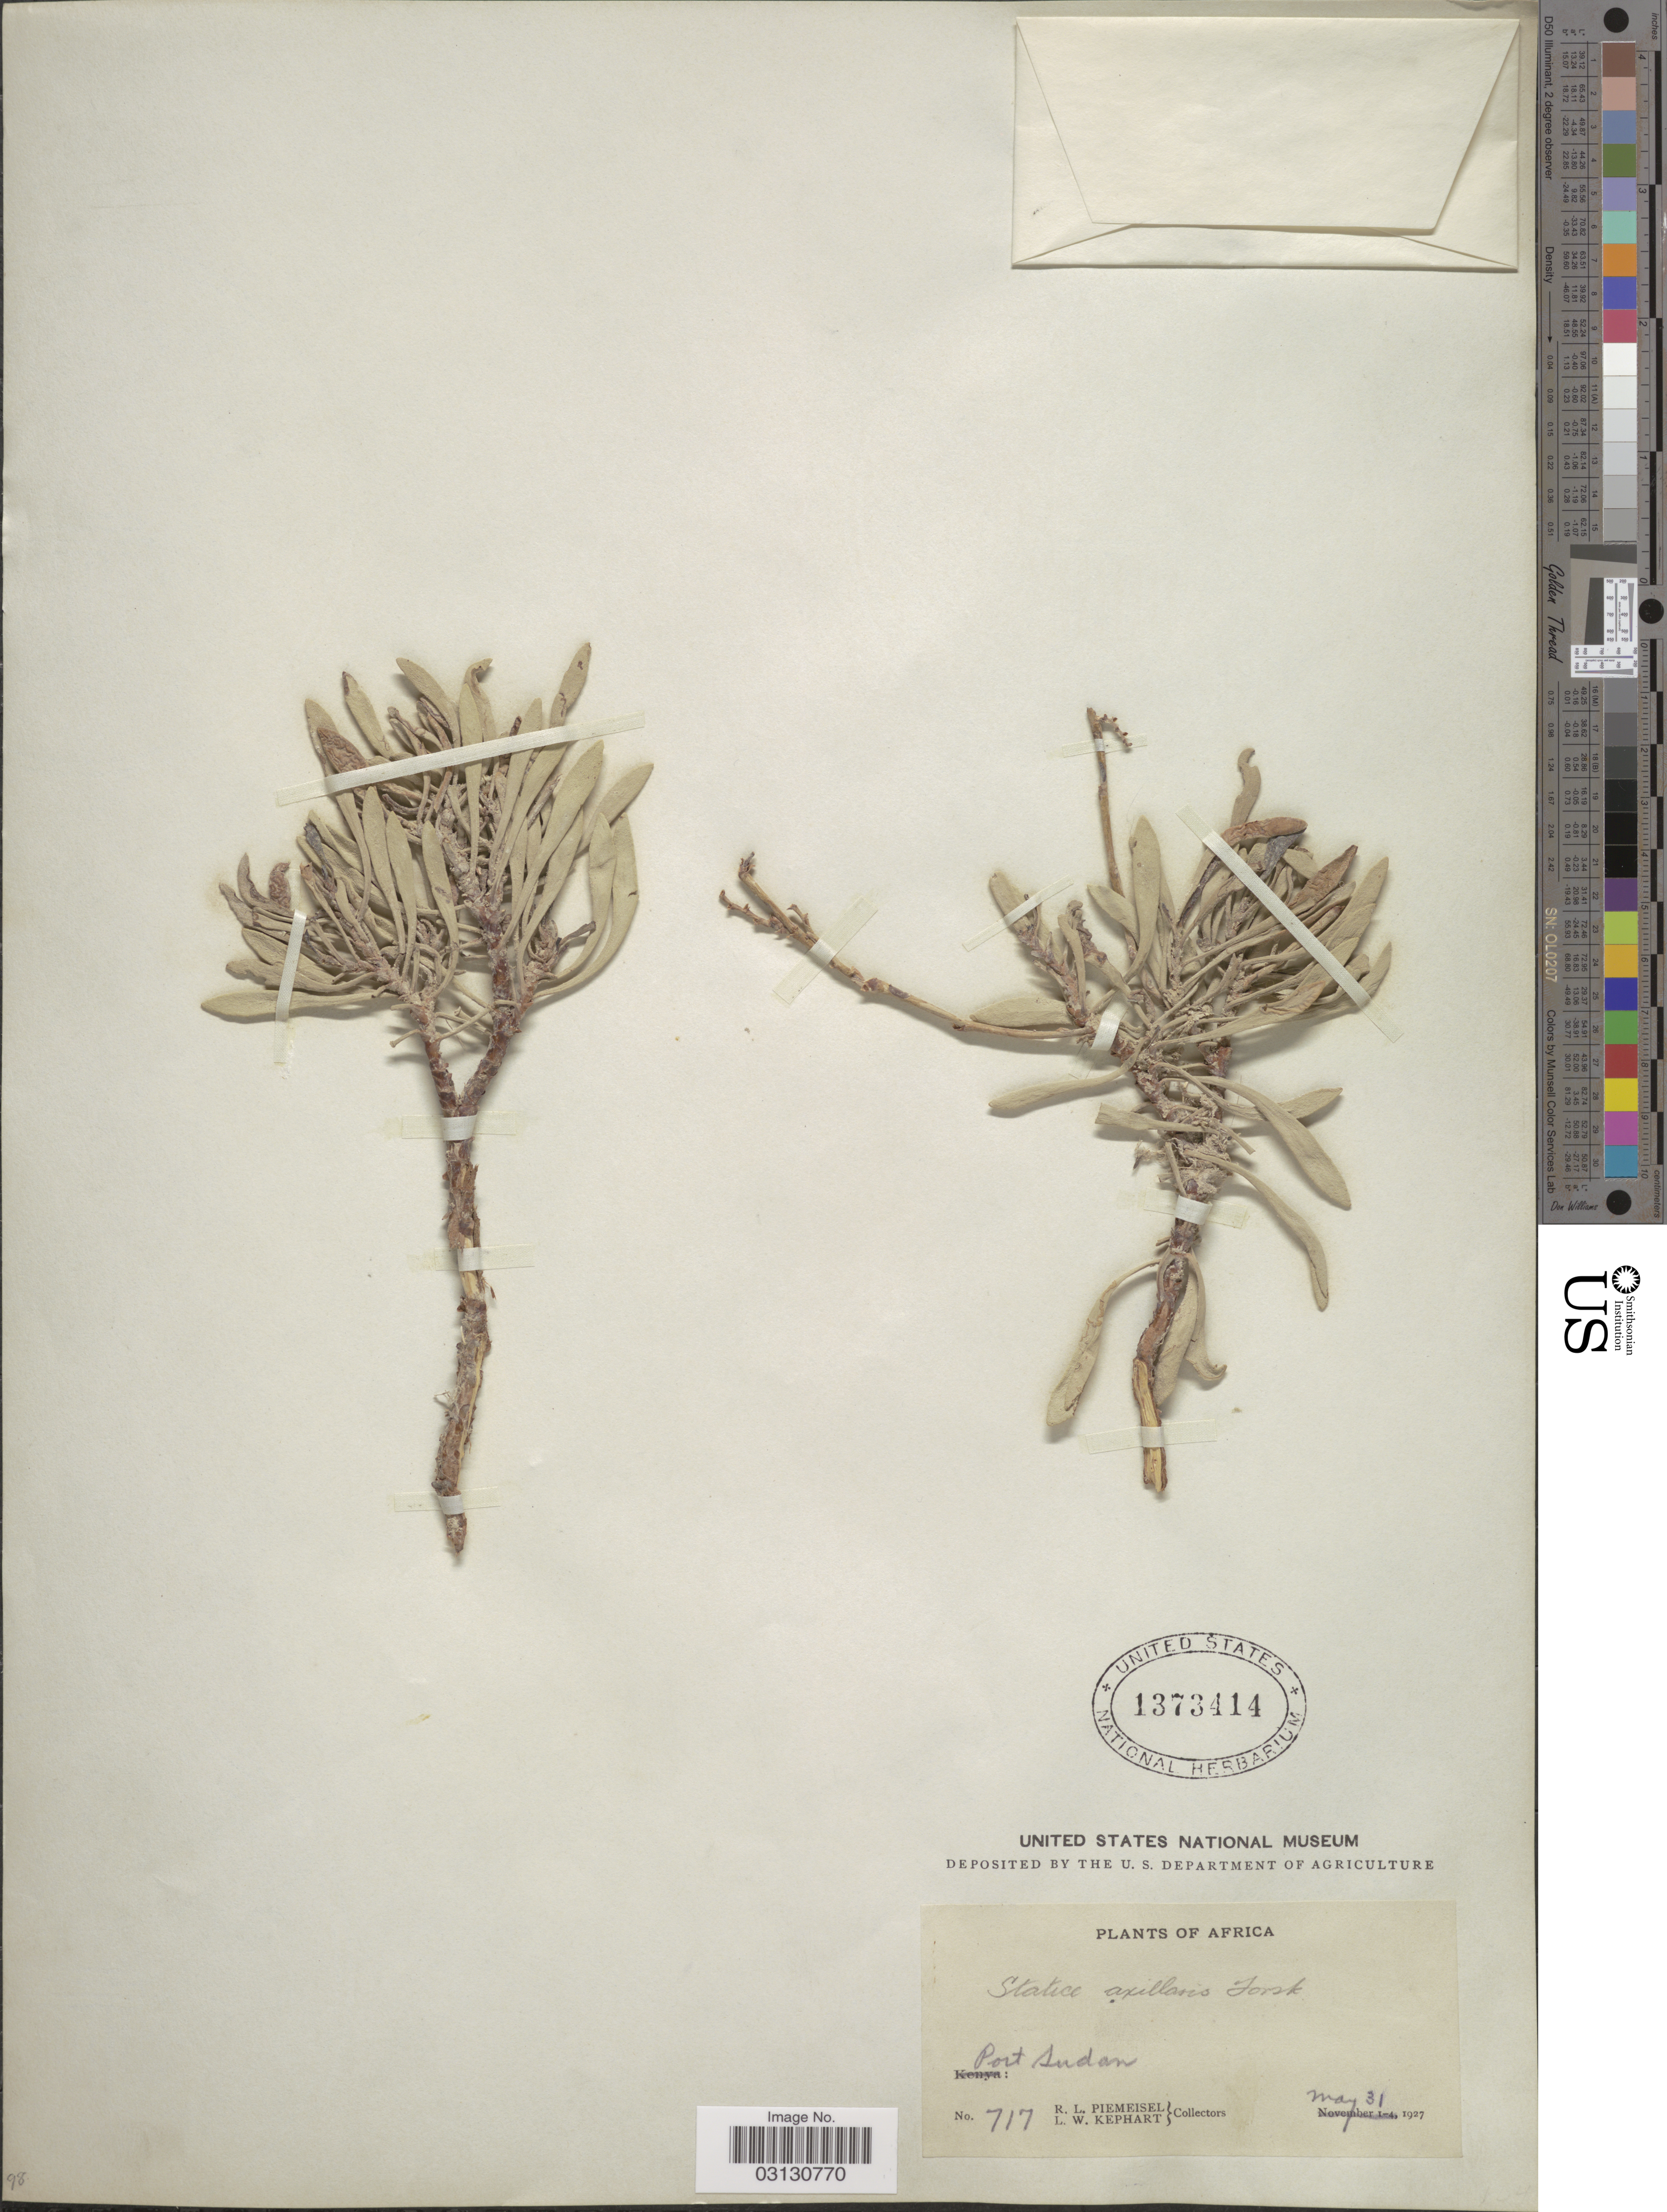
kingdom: Plantae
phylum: Tracheophyta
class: Magnoliopsida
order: Caryophyllales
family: Plumbaginaceae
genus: Limonium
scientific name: Limonium axillare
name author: (Forssk.) Kuntze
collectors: R. L. Piemeisel & L. W. Kephart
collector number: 717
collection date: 1927-05-31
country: Sudan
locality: Africa, Port Sudan.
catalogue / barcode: US 1373414